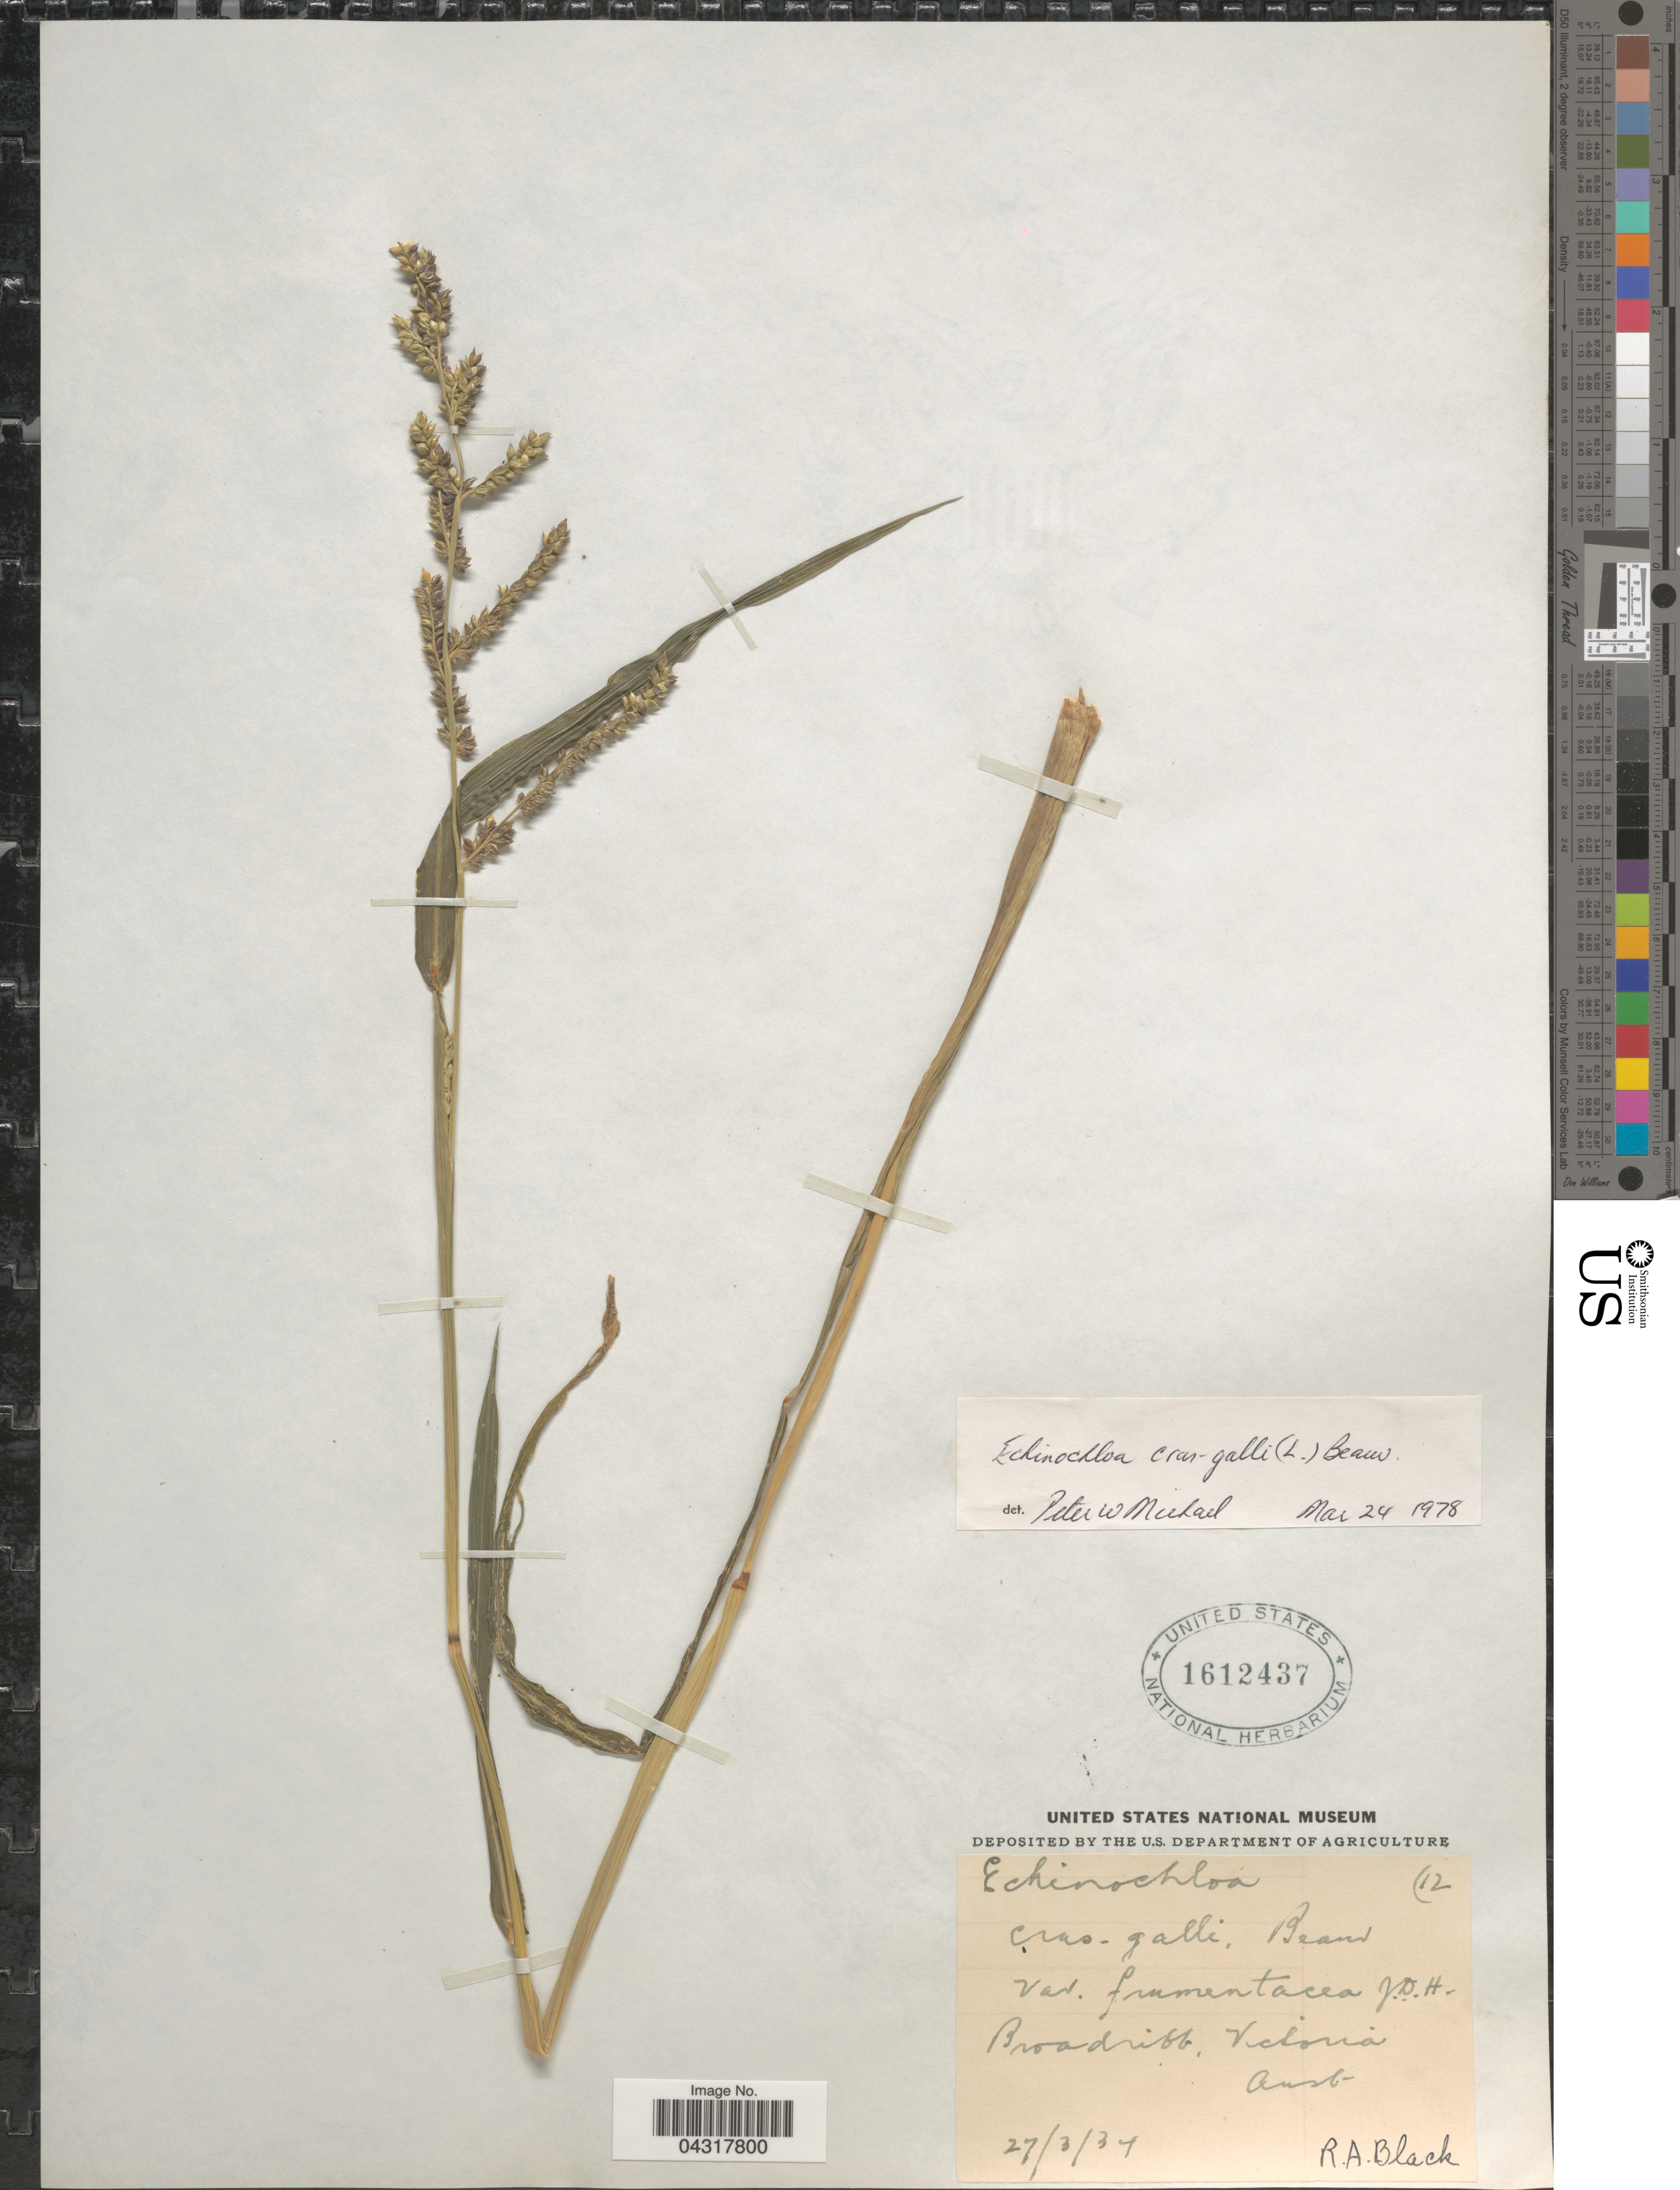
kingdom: Plantae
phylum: Tracheophyta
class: Liliopsida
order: Poales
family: Poaceae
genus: Echinochloa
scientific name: Echinochloa crus-galli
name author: (L.) P. Beauv.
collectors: R. A. Black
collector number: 12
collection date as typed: Transcribed d/m/y: 27/3/34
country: Australia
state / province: Victoria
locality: Broadribb, Victoria.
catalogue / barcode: US 1612437